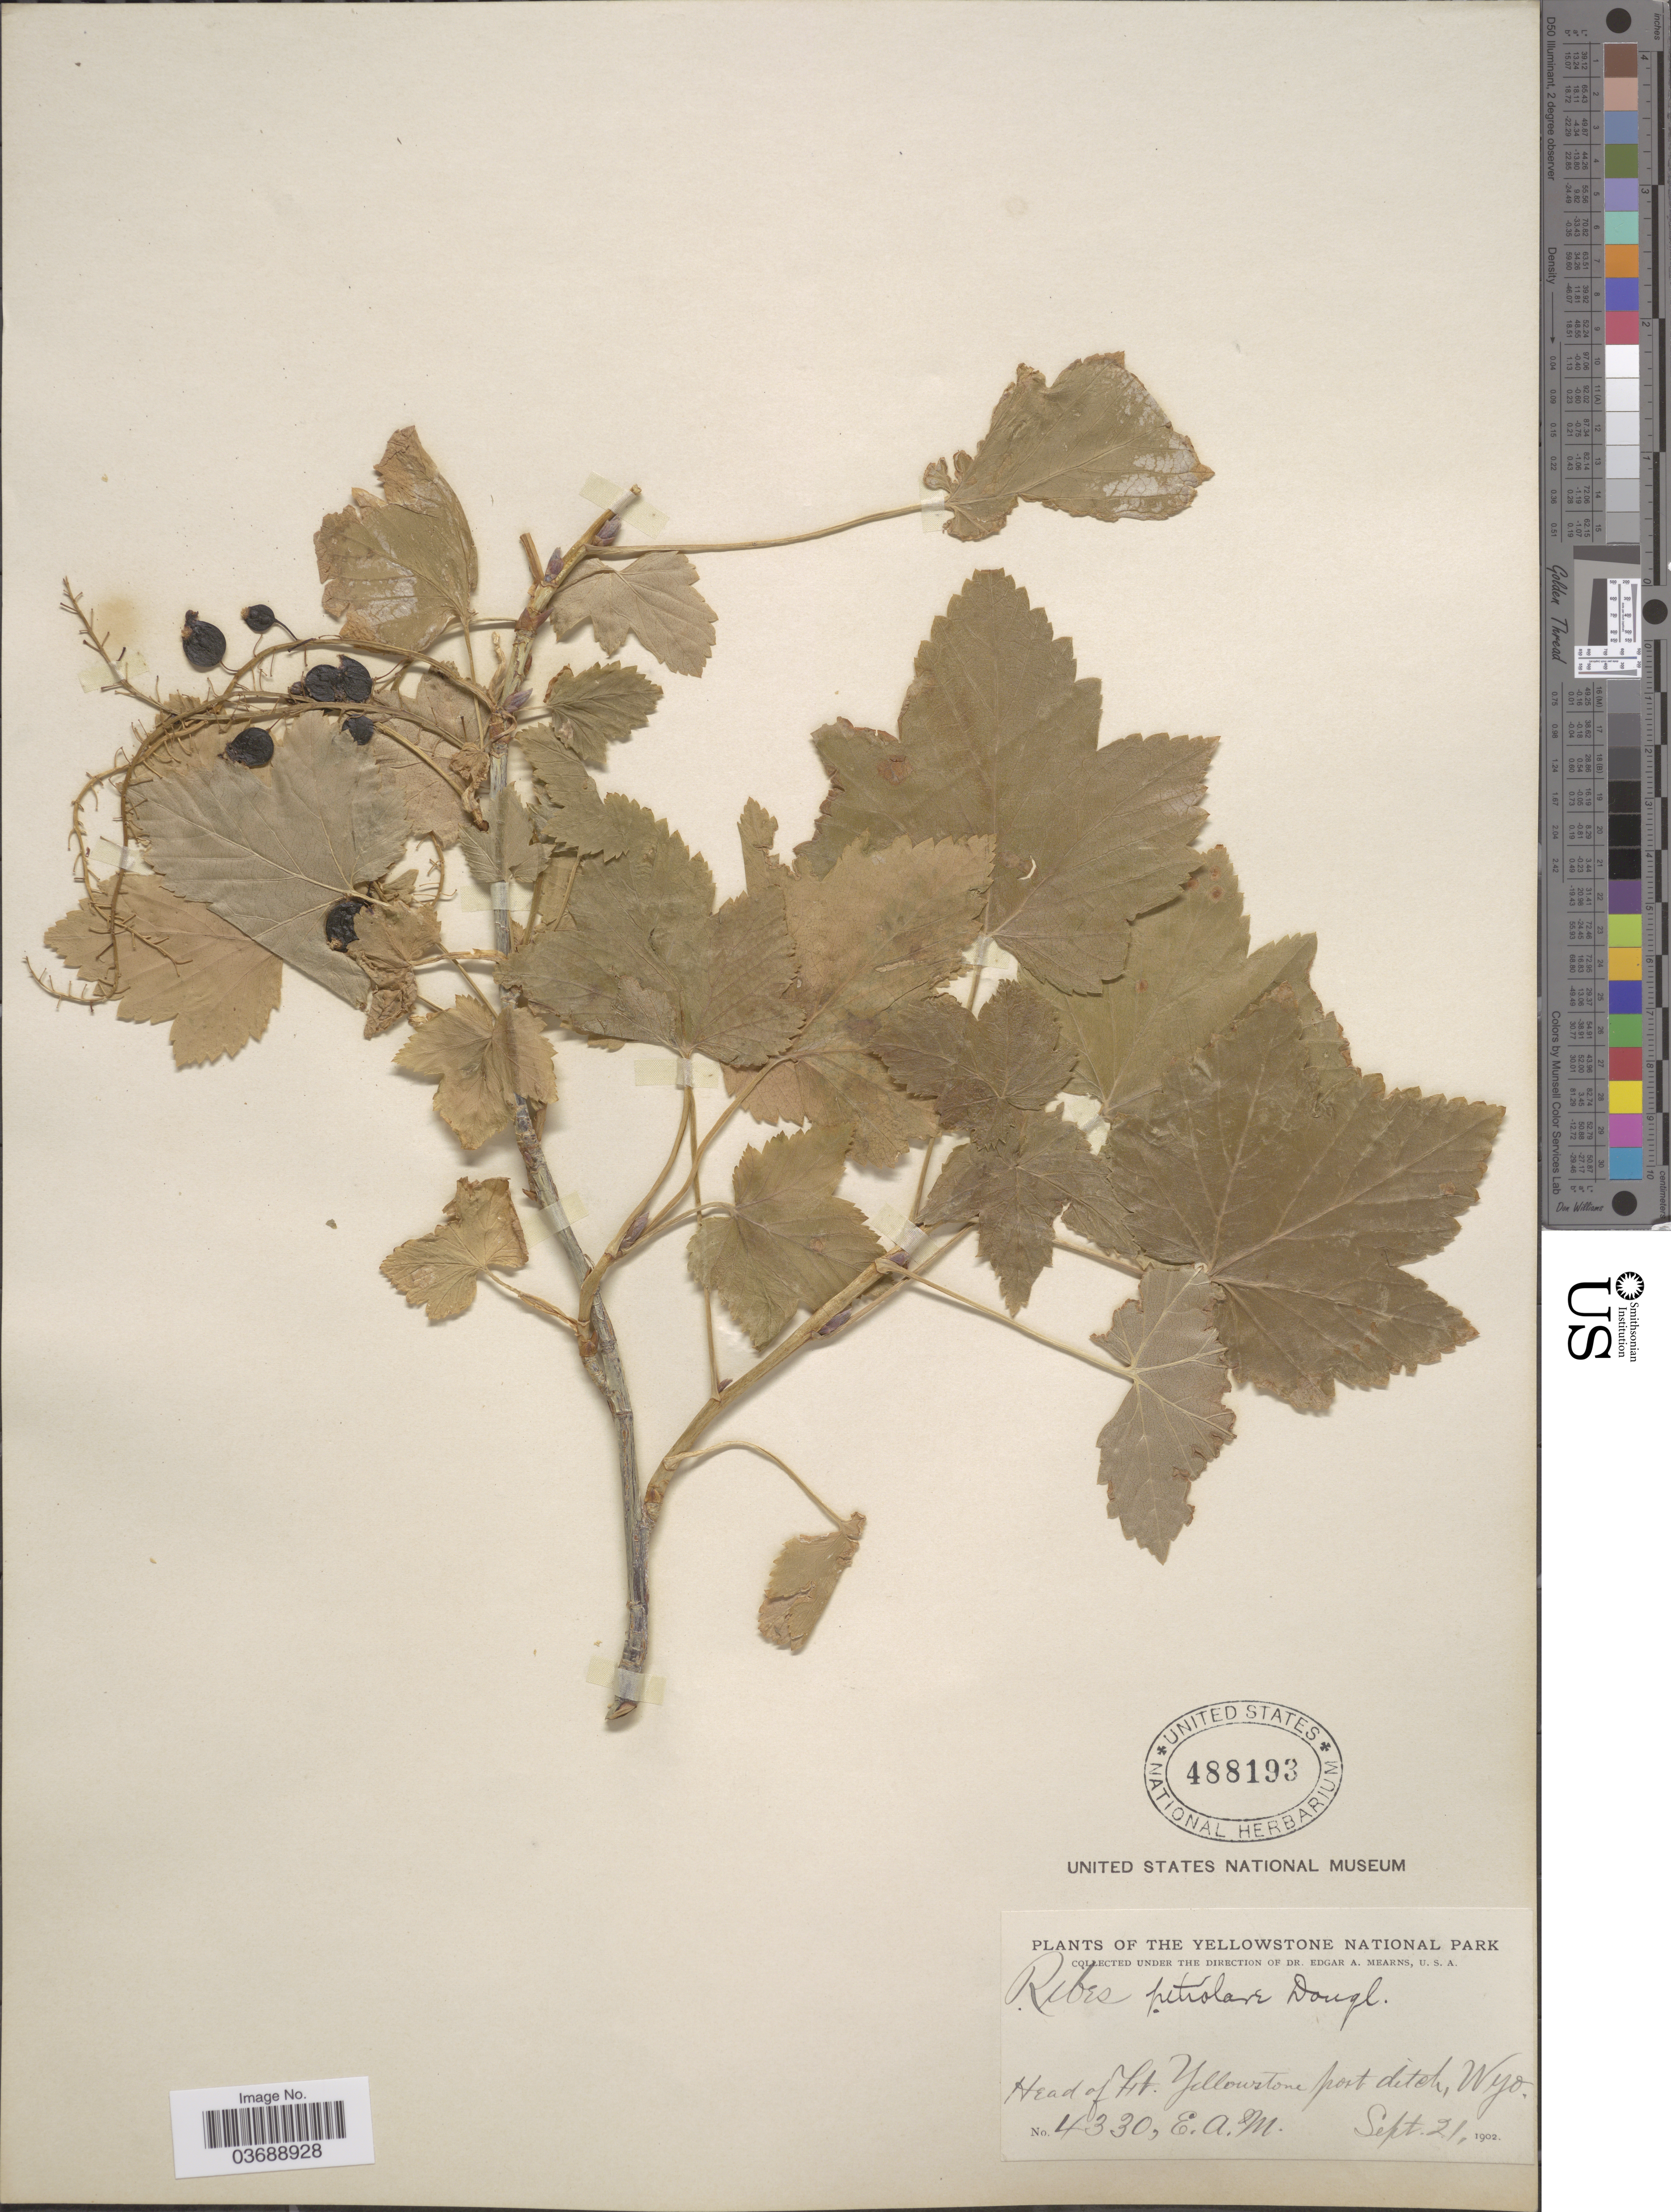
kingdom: Plantae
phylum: Tracheophyta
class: Magnoliopsida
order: Saxifragales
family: Grossulariaceae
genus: Ribes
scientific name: Ribes petiolare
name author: Douglas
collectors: E. A. Mearns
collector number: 4330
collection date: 1902-09-21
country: United States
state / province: Wyoming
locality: The Yellowstone National Park. Head of Ft. Yellowstone Port ditch.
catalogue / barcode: US 488193